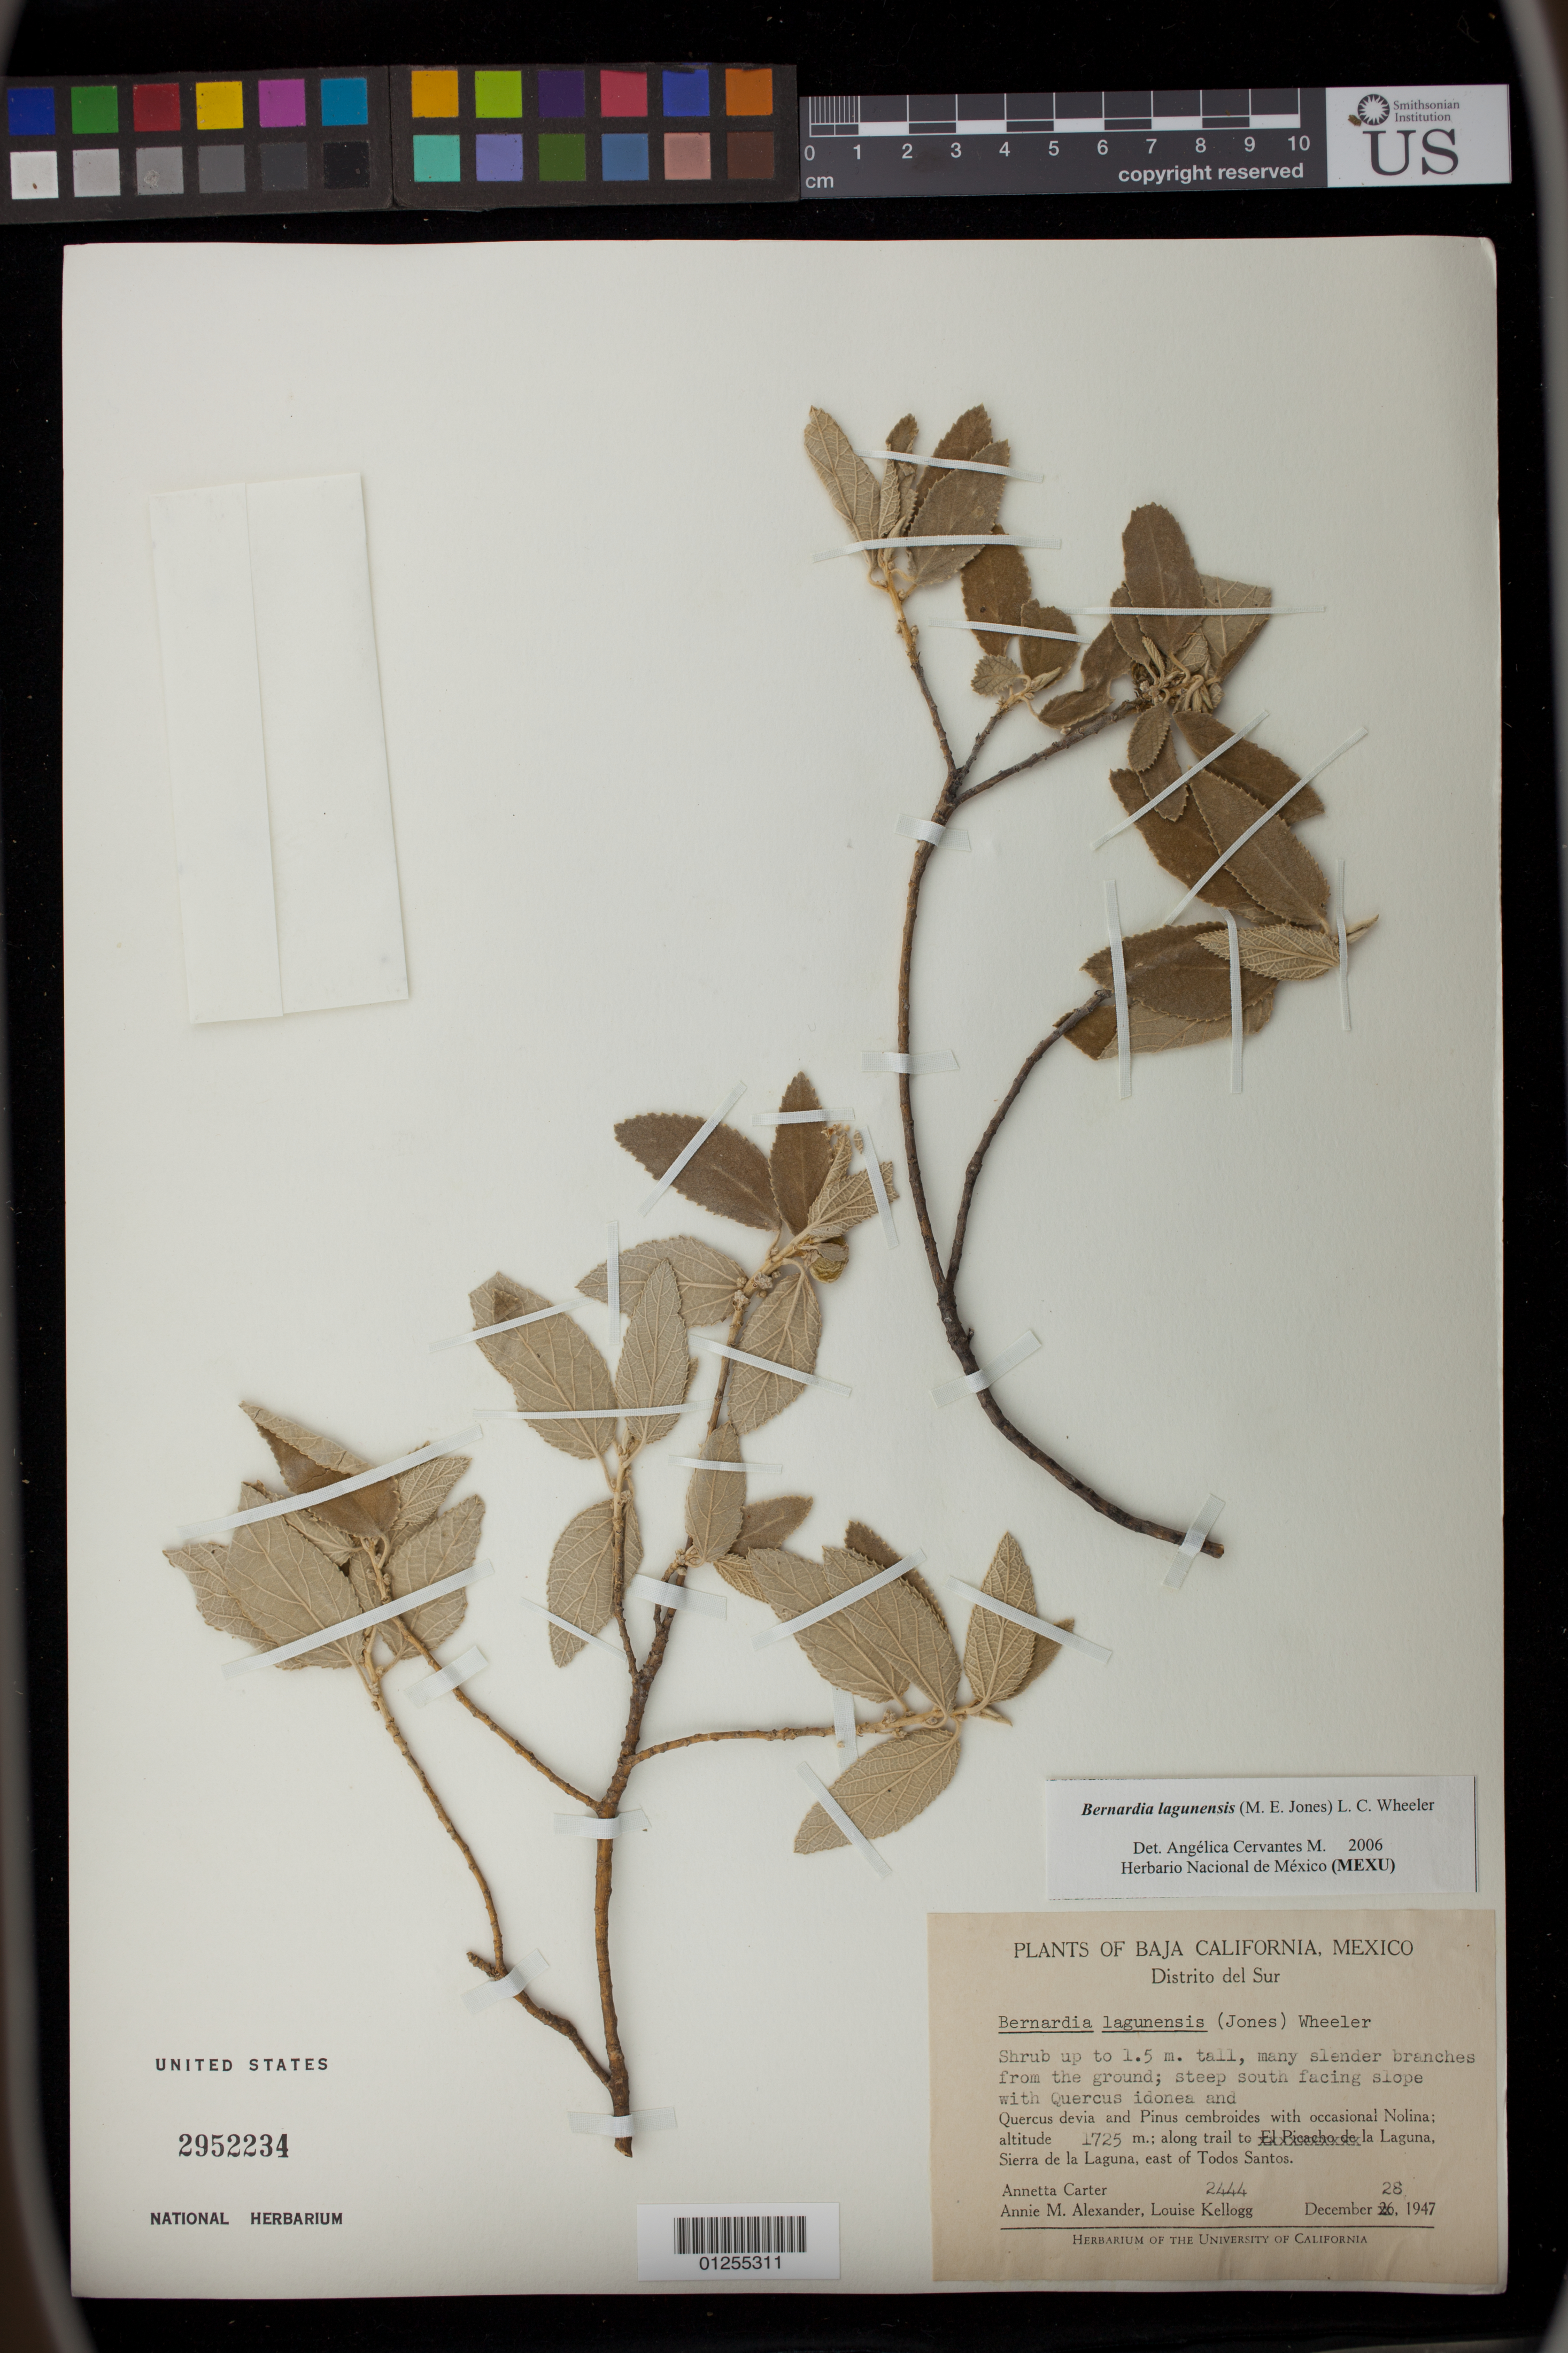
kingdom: Plantae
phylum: Tracheophyta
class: Magnoliopsida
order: Malpighiales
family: Euphorbiaceae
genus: Bernardia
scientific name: Bernardia lagunensis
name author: (M.E. Jones) L.C. Wheeler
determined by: Cervantes Maldonado, A.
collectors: A. Carter, A. M. Alexander & L. Kellogg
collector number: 2444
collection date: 1947-12-28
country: Mexico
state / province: Baja California Sur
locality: Along trail to la Luguna, Sierra de La Laguna, E of Todos Santos.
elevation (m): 1725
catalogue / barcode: US 2952234